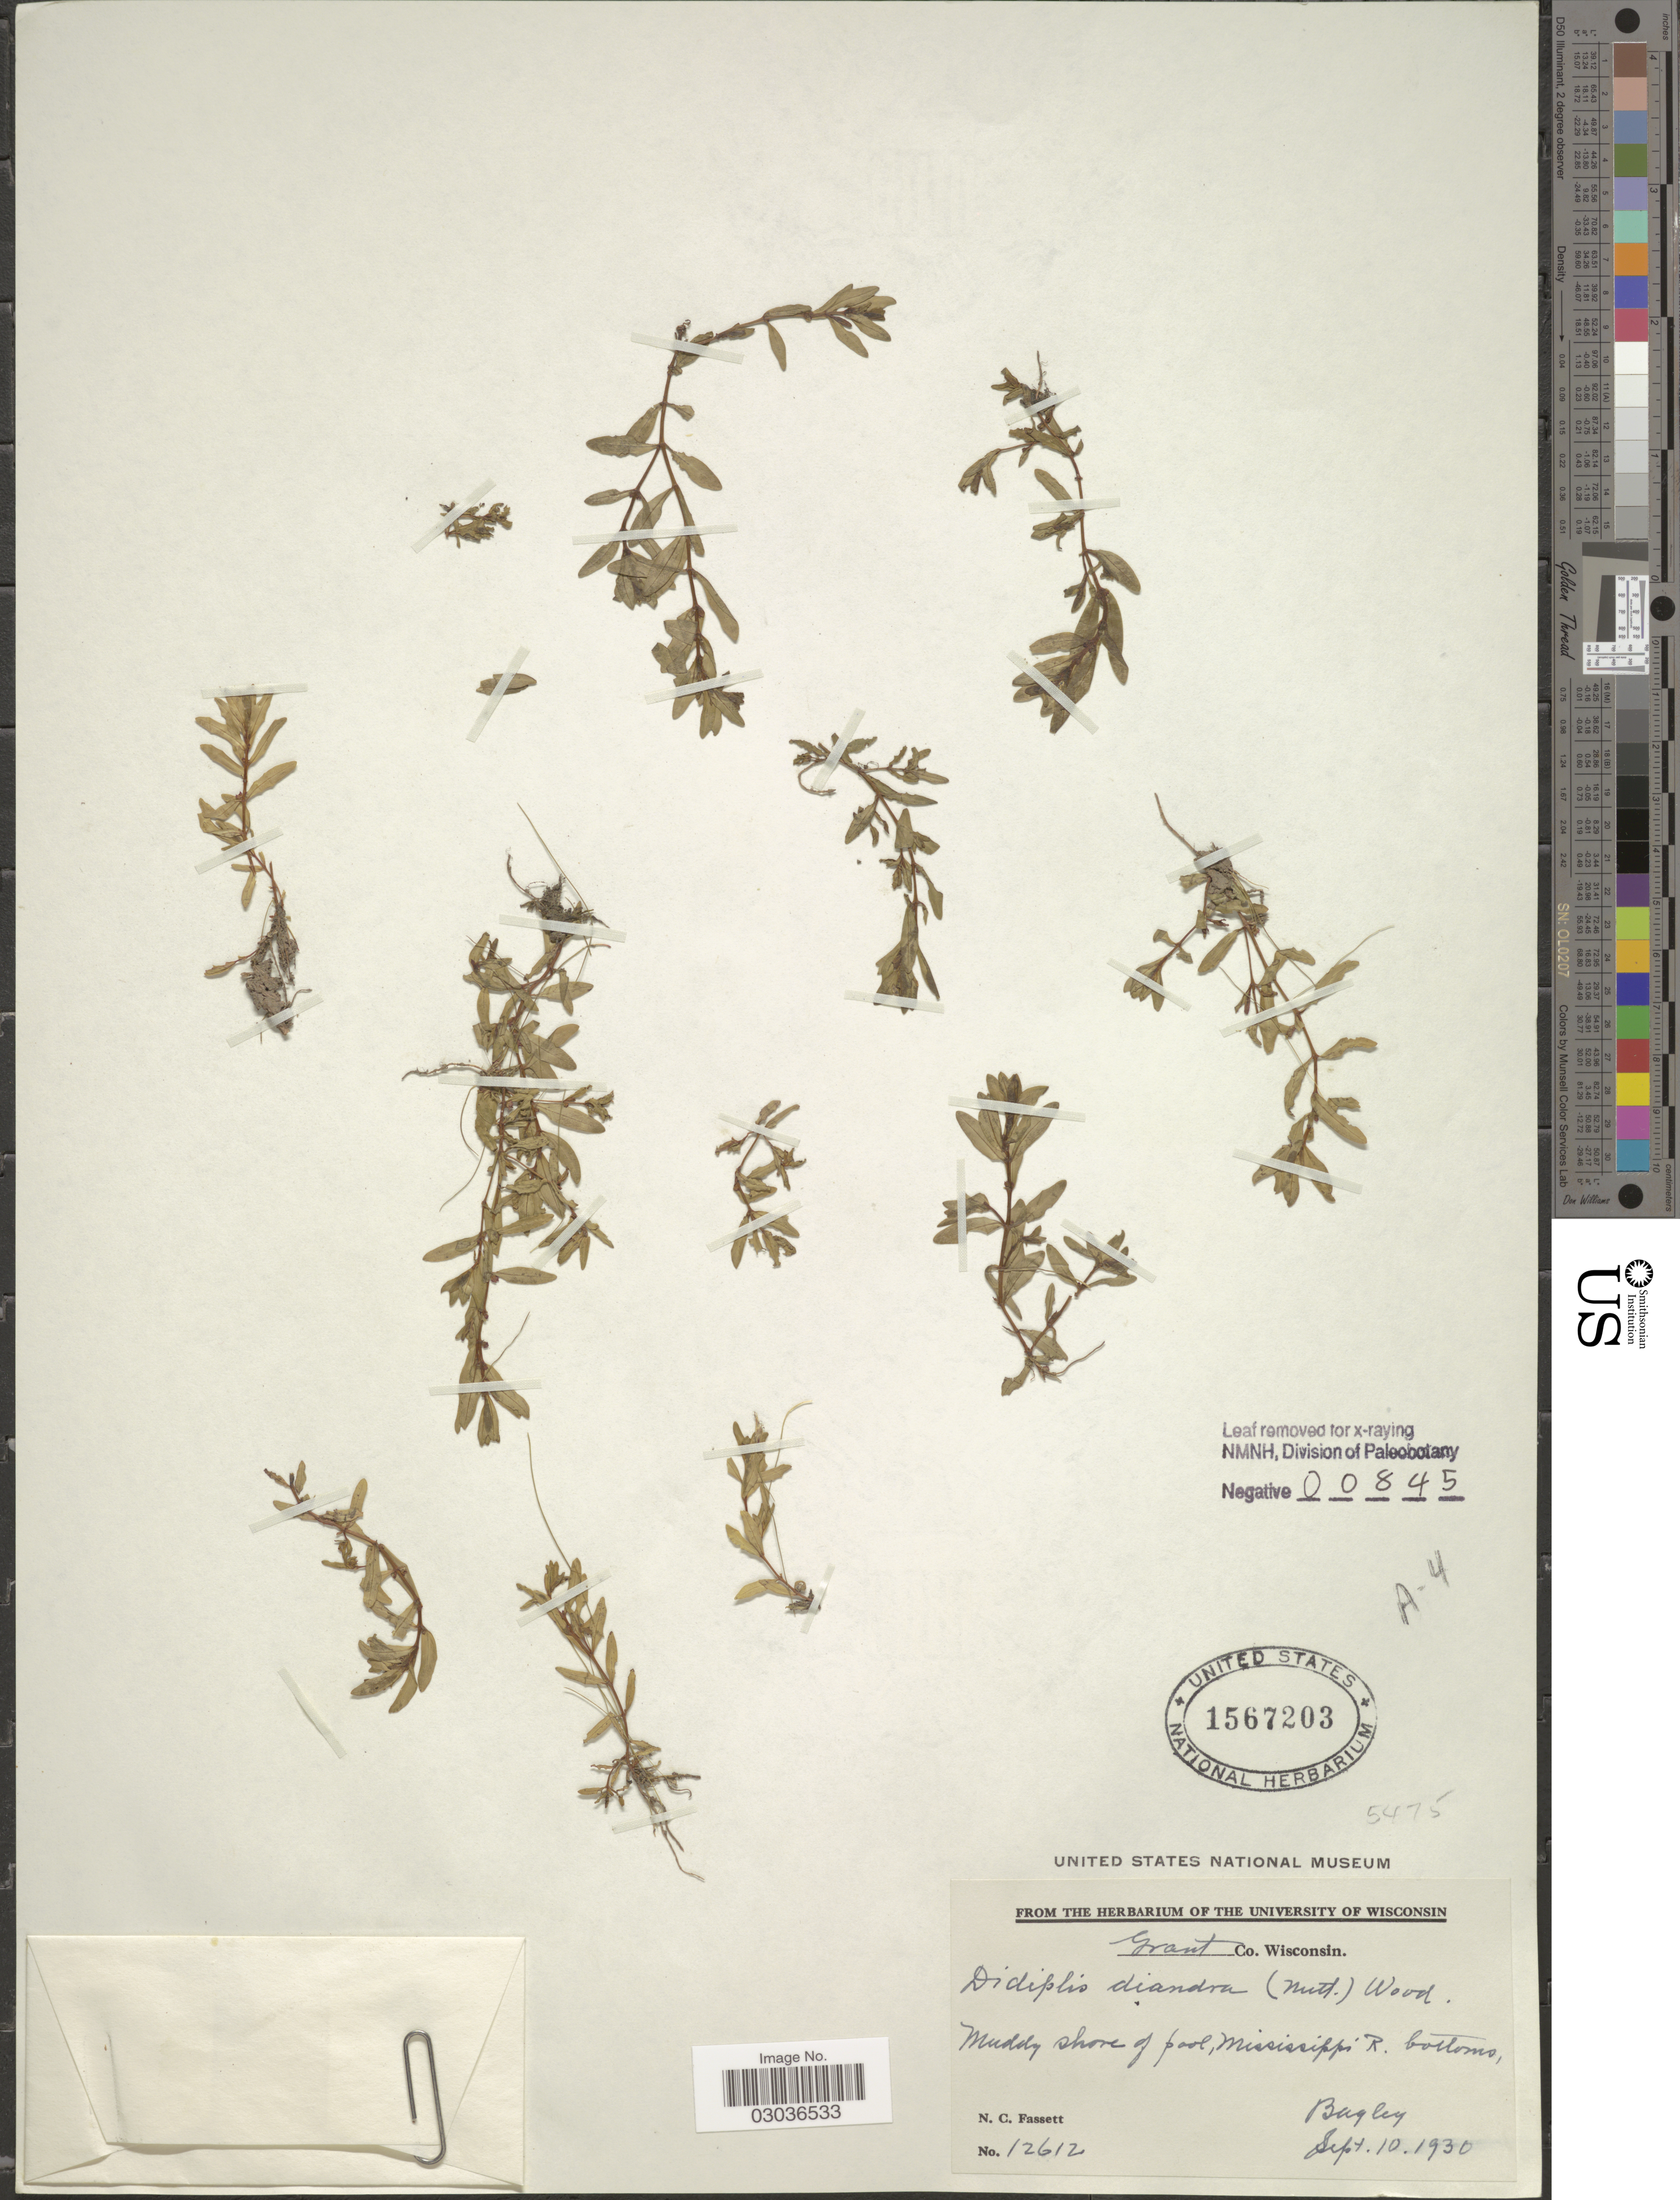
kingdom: Plantae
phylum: Tracheophyta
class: Magnoliopsida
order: Myrtales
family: Lythraceae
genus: Didiplis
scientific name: Didiplis diandra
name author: (Nutt. ex DC.) Alph. Wood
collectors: N. C. Fassett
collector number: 12612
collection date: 1930-09-10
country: United States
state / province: Wisconsin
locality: Grant Co. Muddy shore of pool, Mississippi R. bottoms, Bagley.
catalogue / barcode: US 1567203